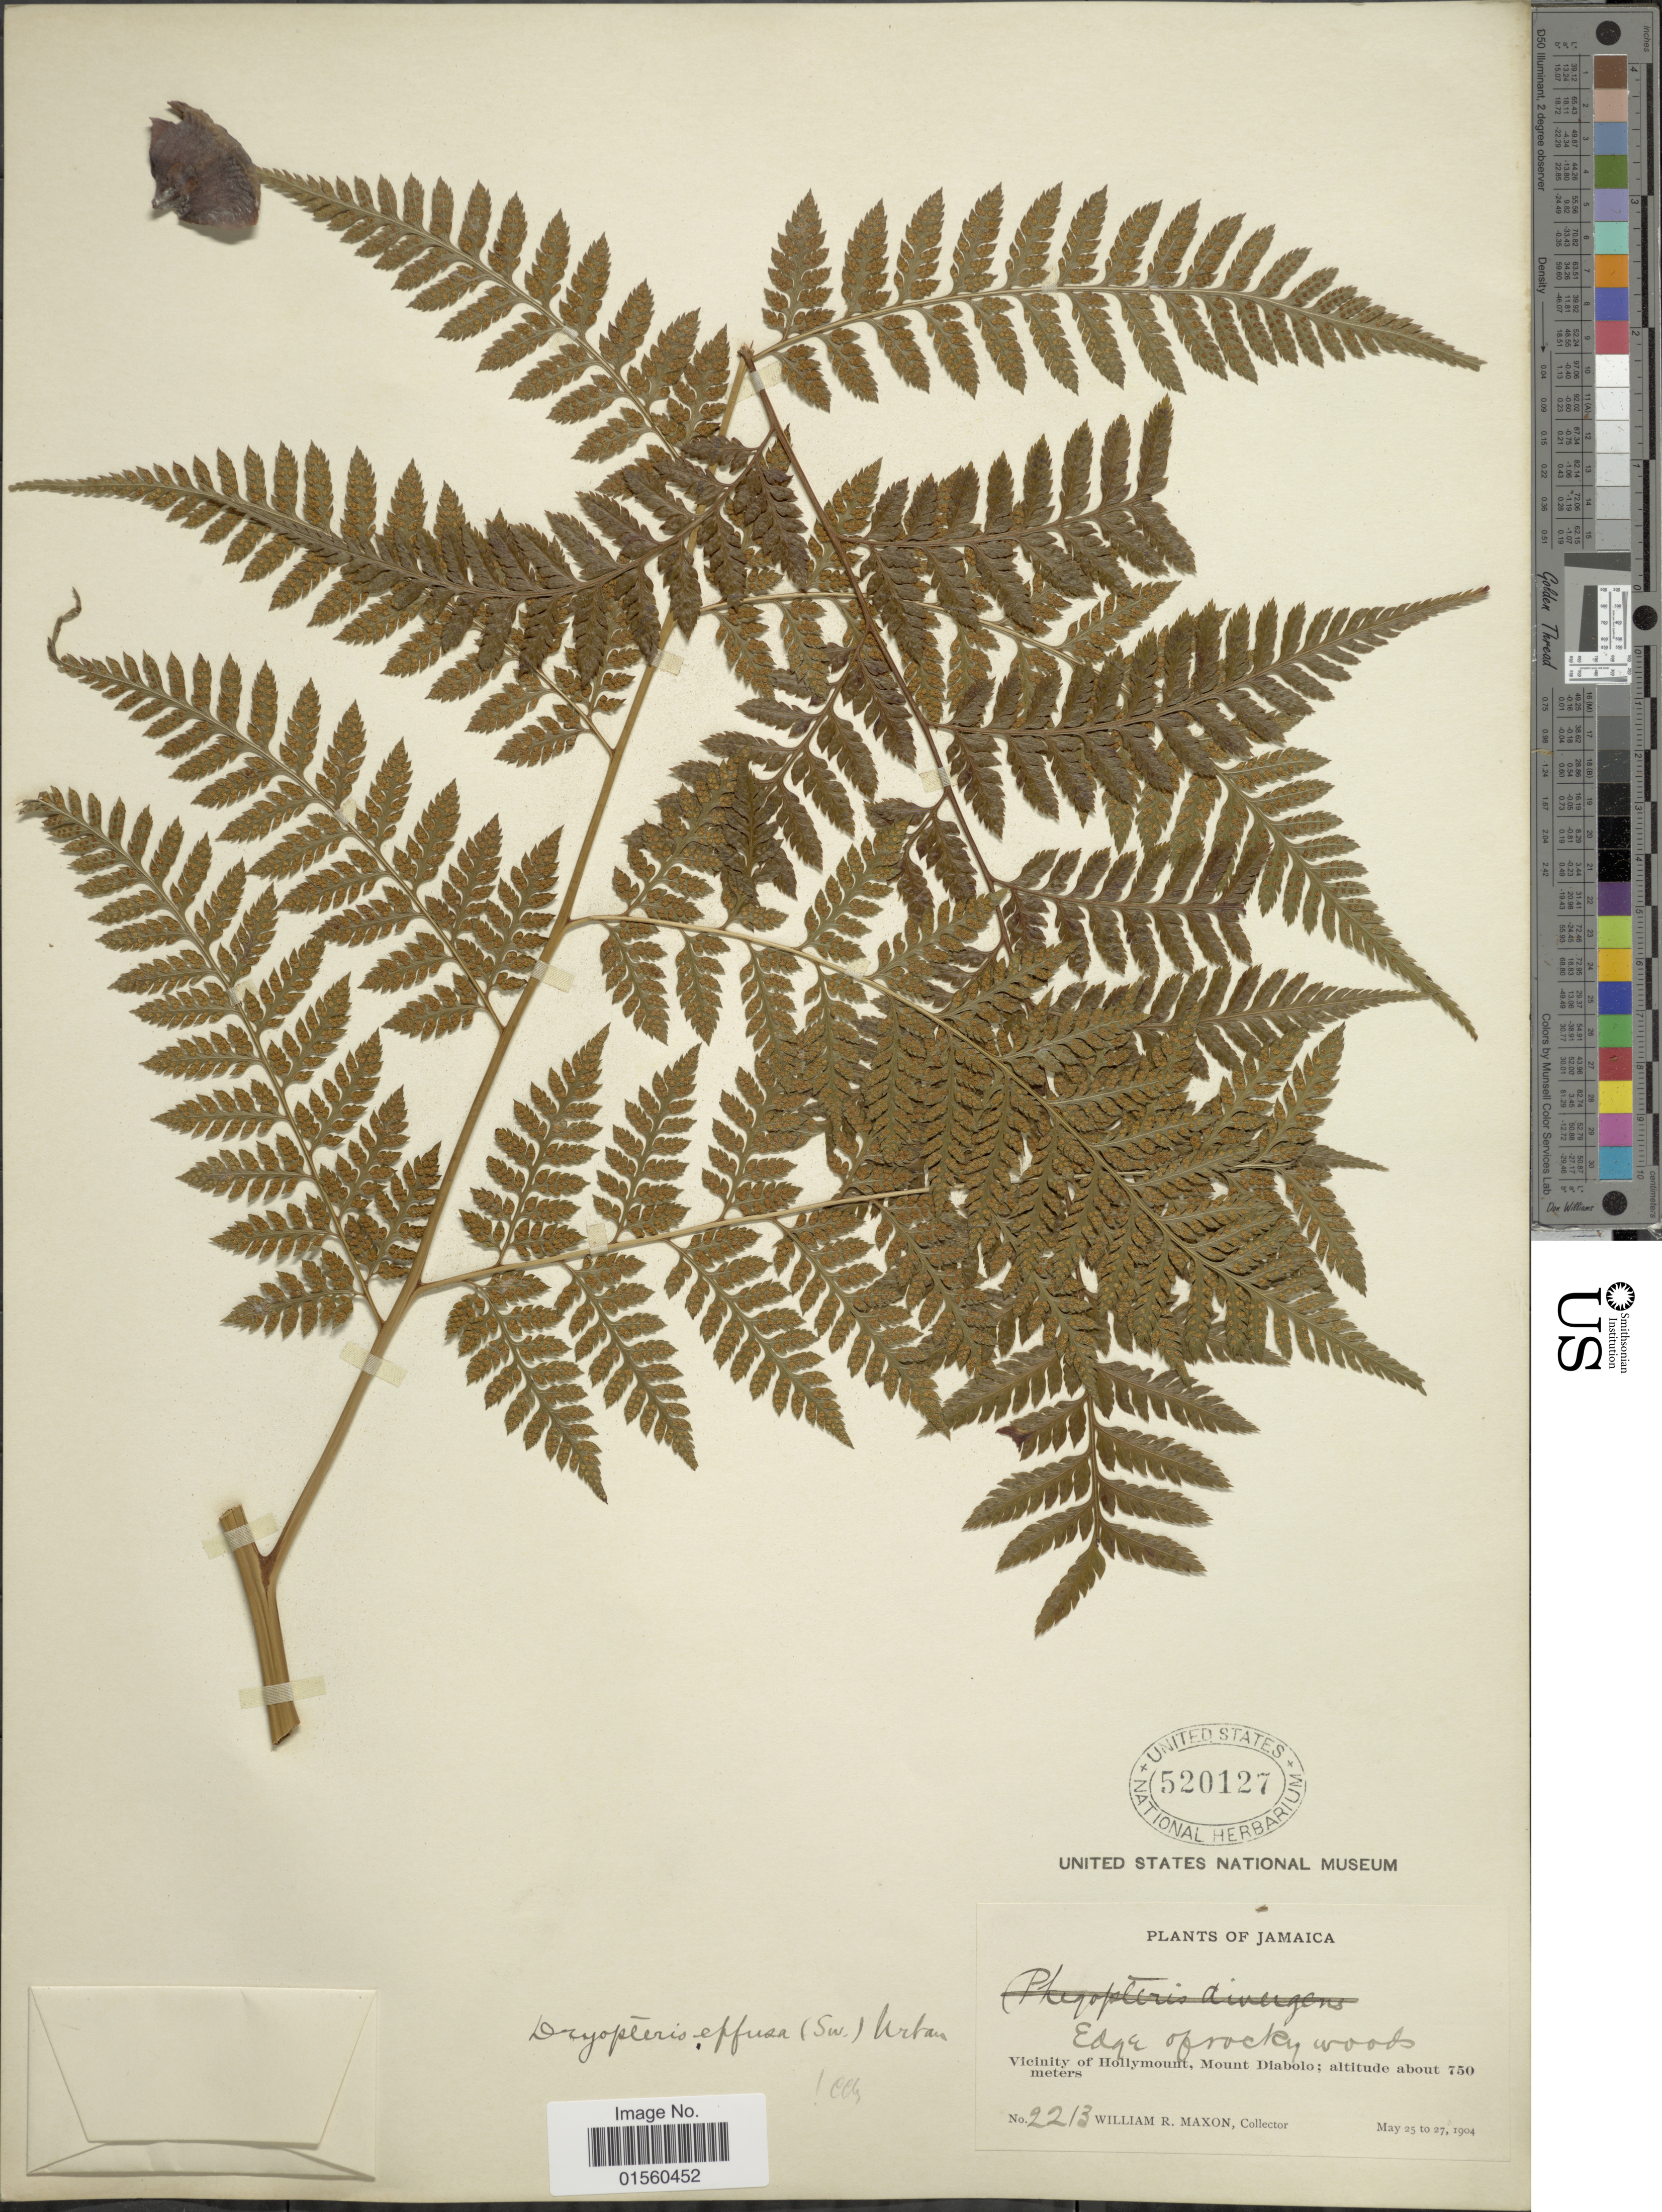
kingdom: Plantae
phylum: Tracheophyta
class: Polypodiopsida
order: Polypodiales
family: Dryopteridaceae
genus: Parapolystichum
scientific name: Parapolystichum effusum var. effusum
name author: (Sw.) Ching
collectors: W. R. Maxon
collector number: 2213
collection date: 1904-05-25/1904-05-27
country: Jamaica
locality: Vicinity of Hollymount, Mount Diabolo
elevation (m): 750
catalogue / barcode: US 520127